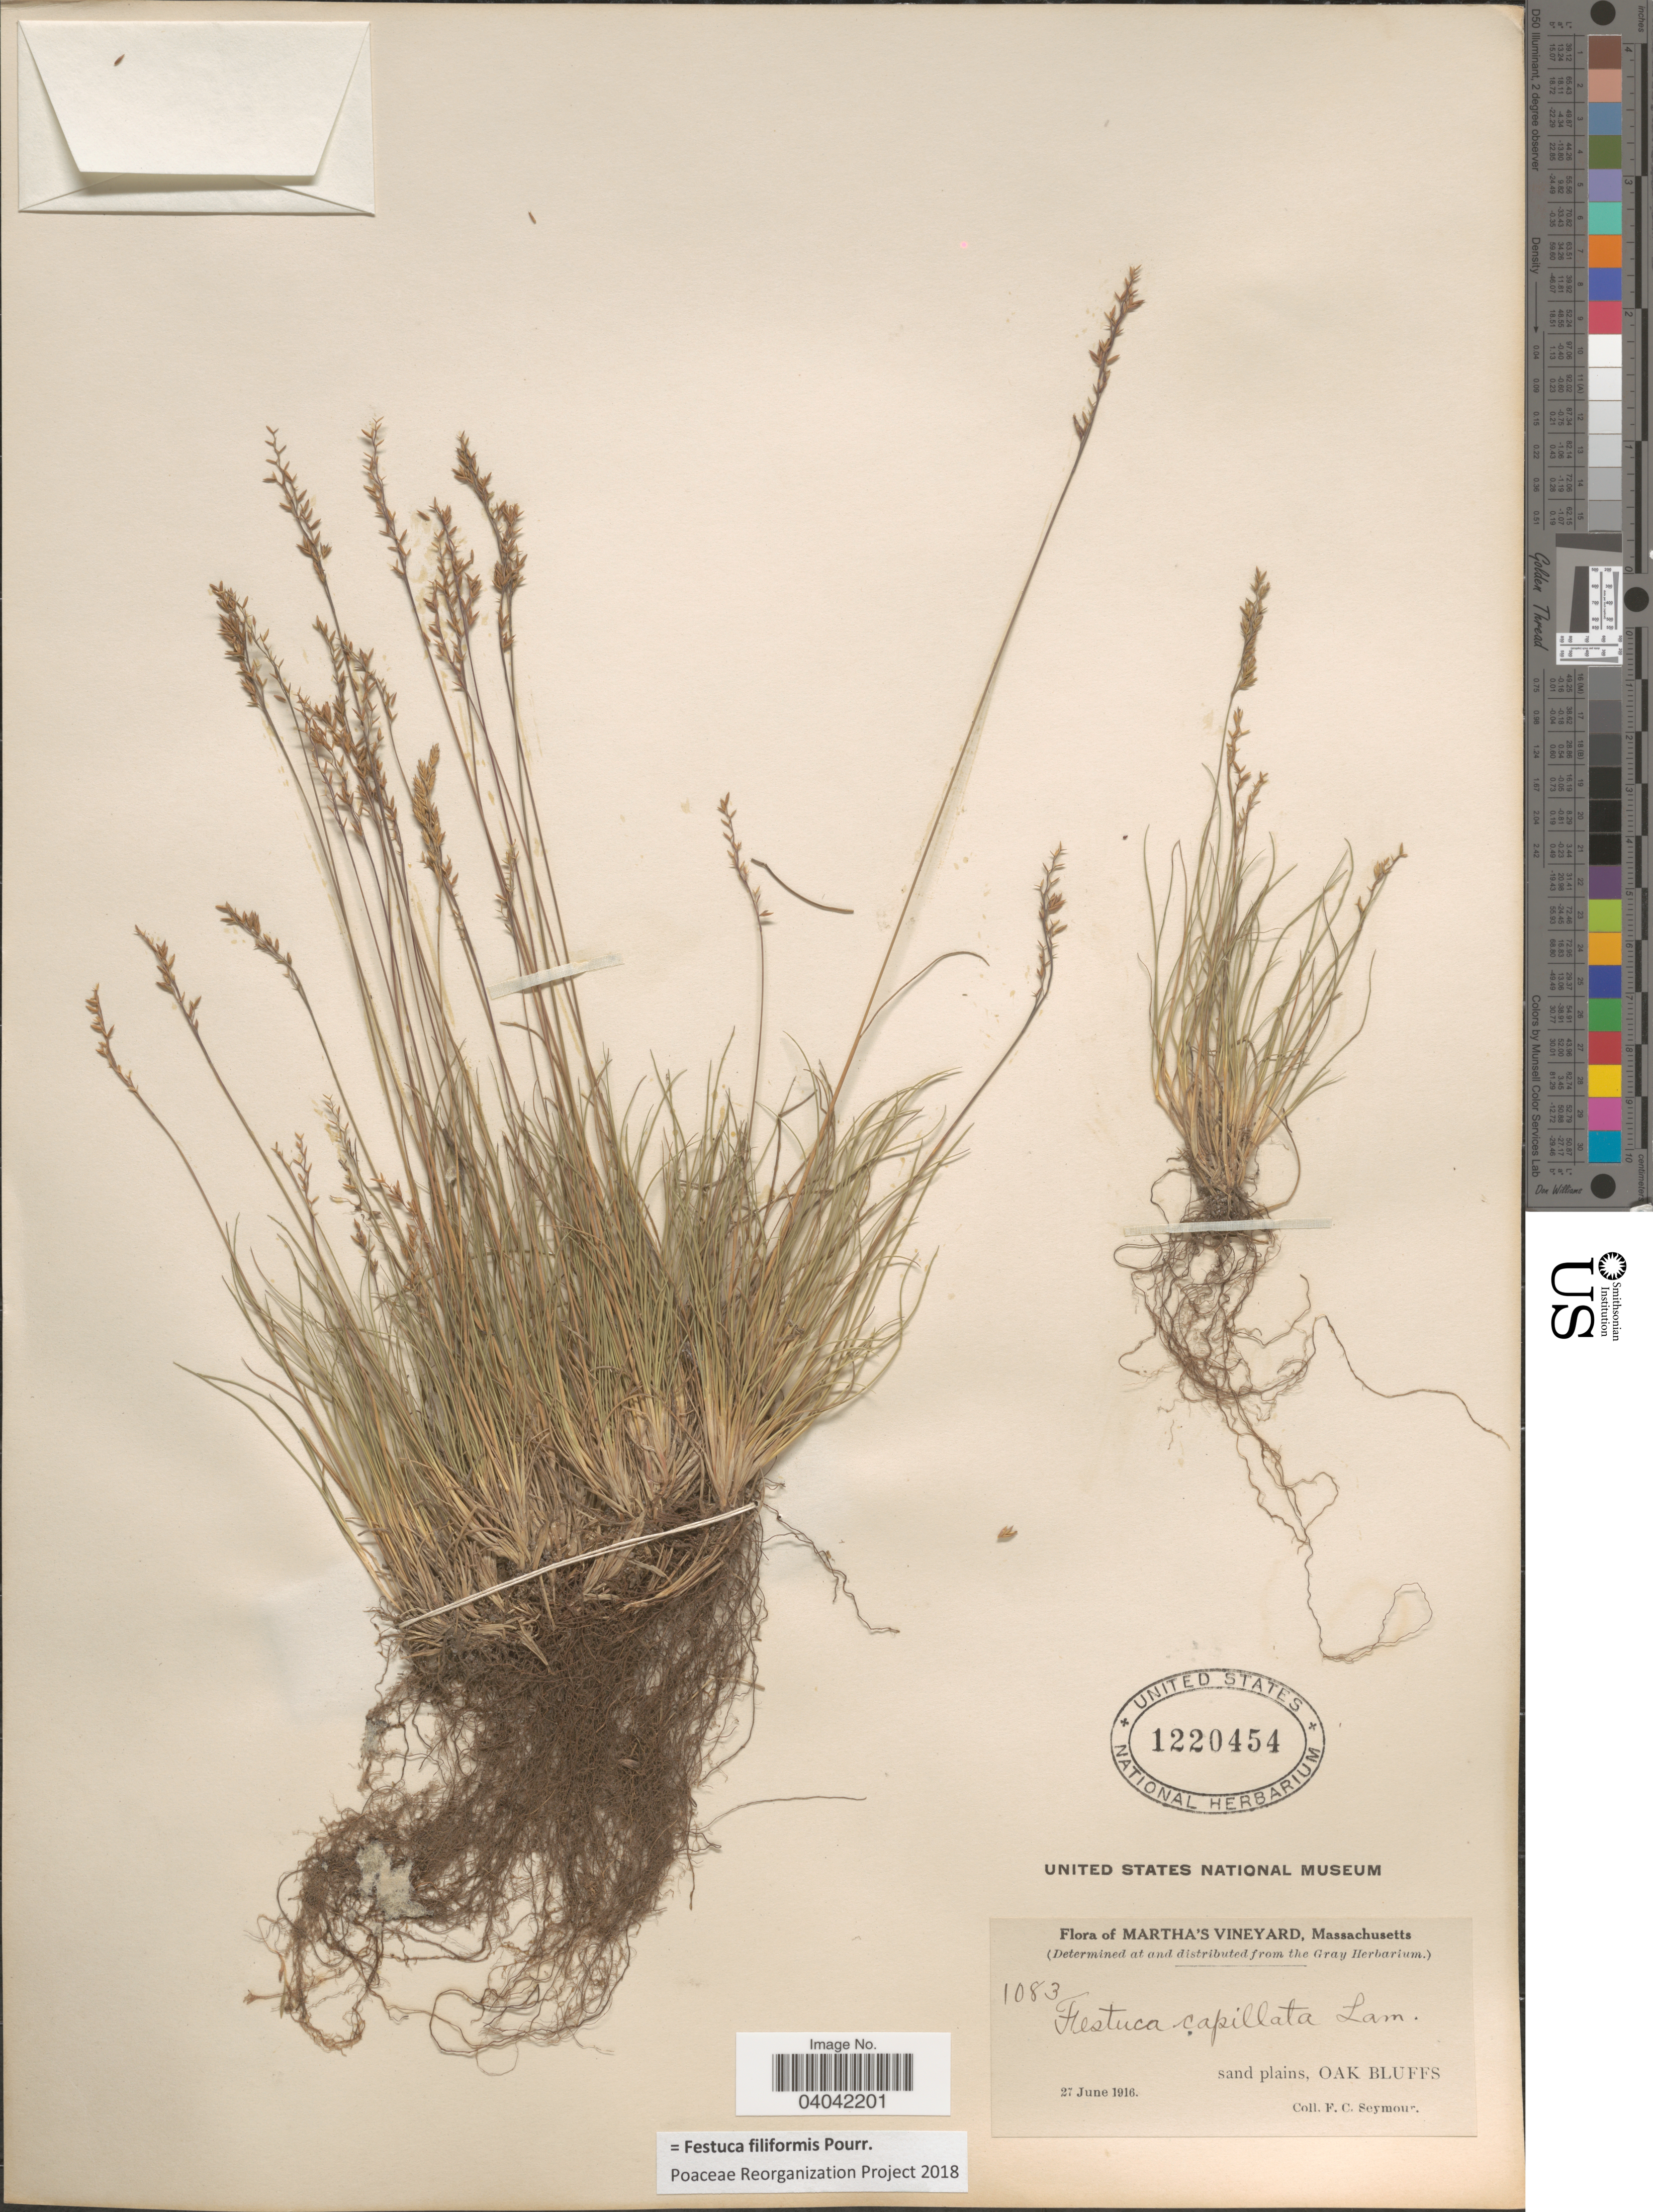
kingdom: Plantae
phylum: Tracheophyta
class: Liliopsida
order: Poales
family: Poaceae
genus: Festuca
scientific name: Festuca filiformis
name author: Pourr.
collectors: F. C. Seymour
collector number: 1083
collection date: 1916-06-27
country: United States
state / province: Massachusetts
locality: Martha's Vineyard. Sand plains, Oak Bluffs.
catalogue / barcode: US 1220454